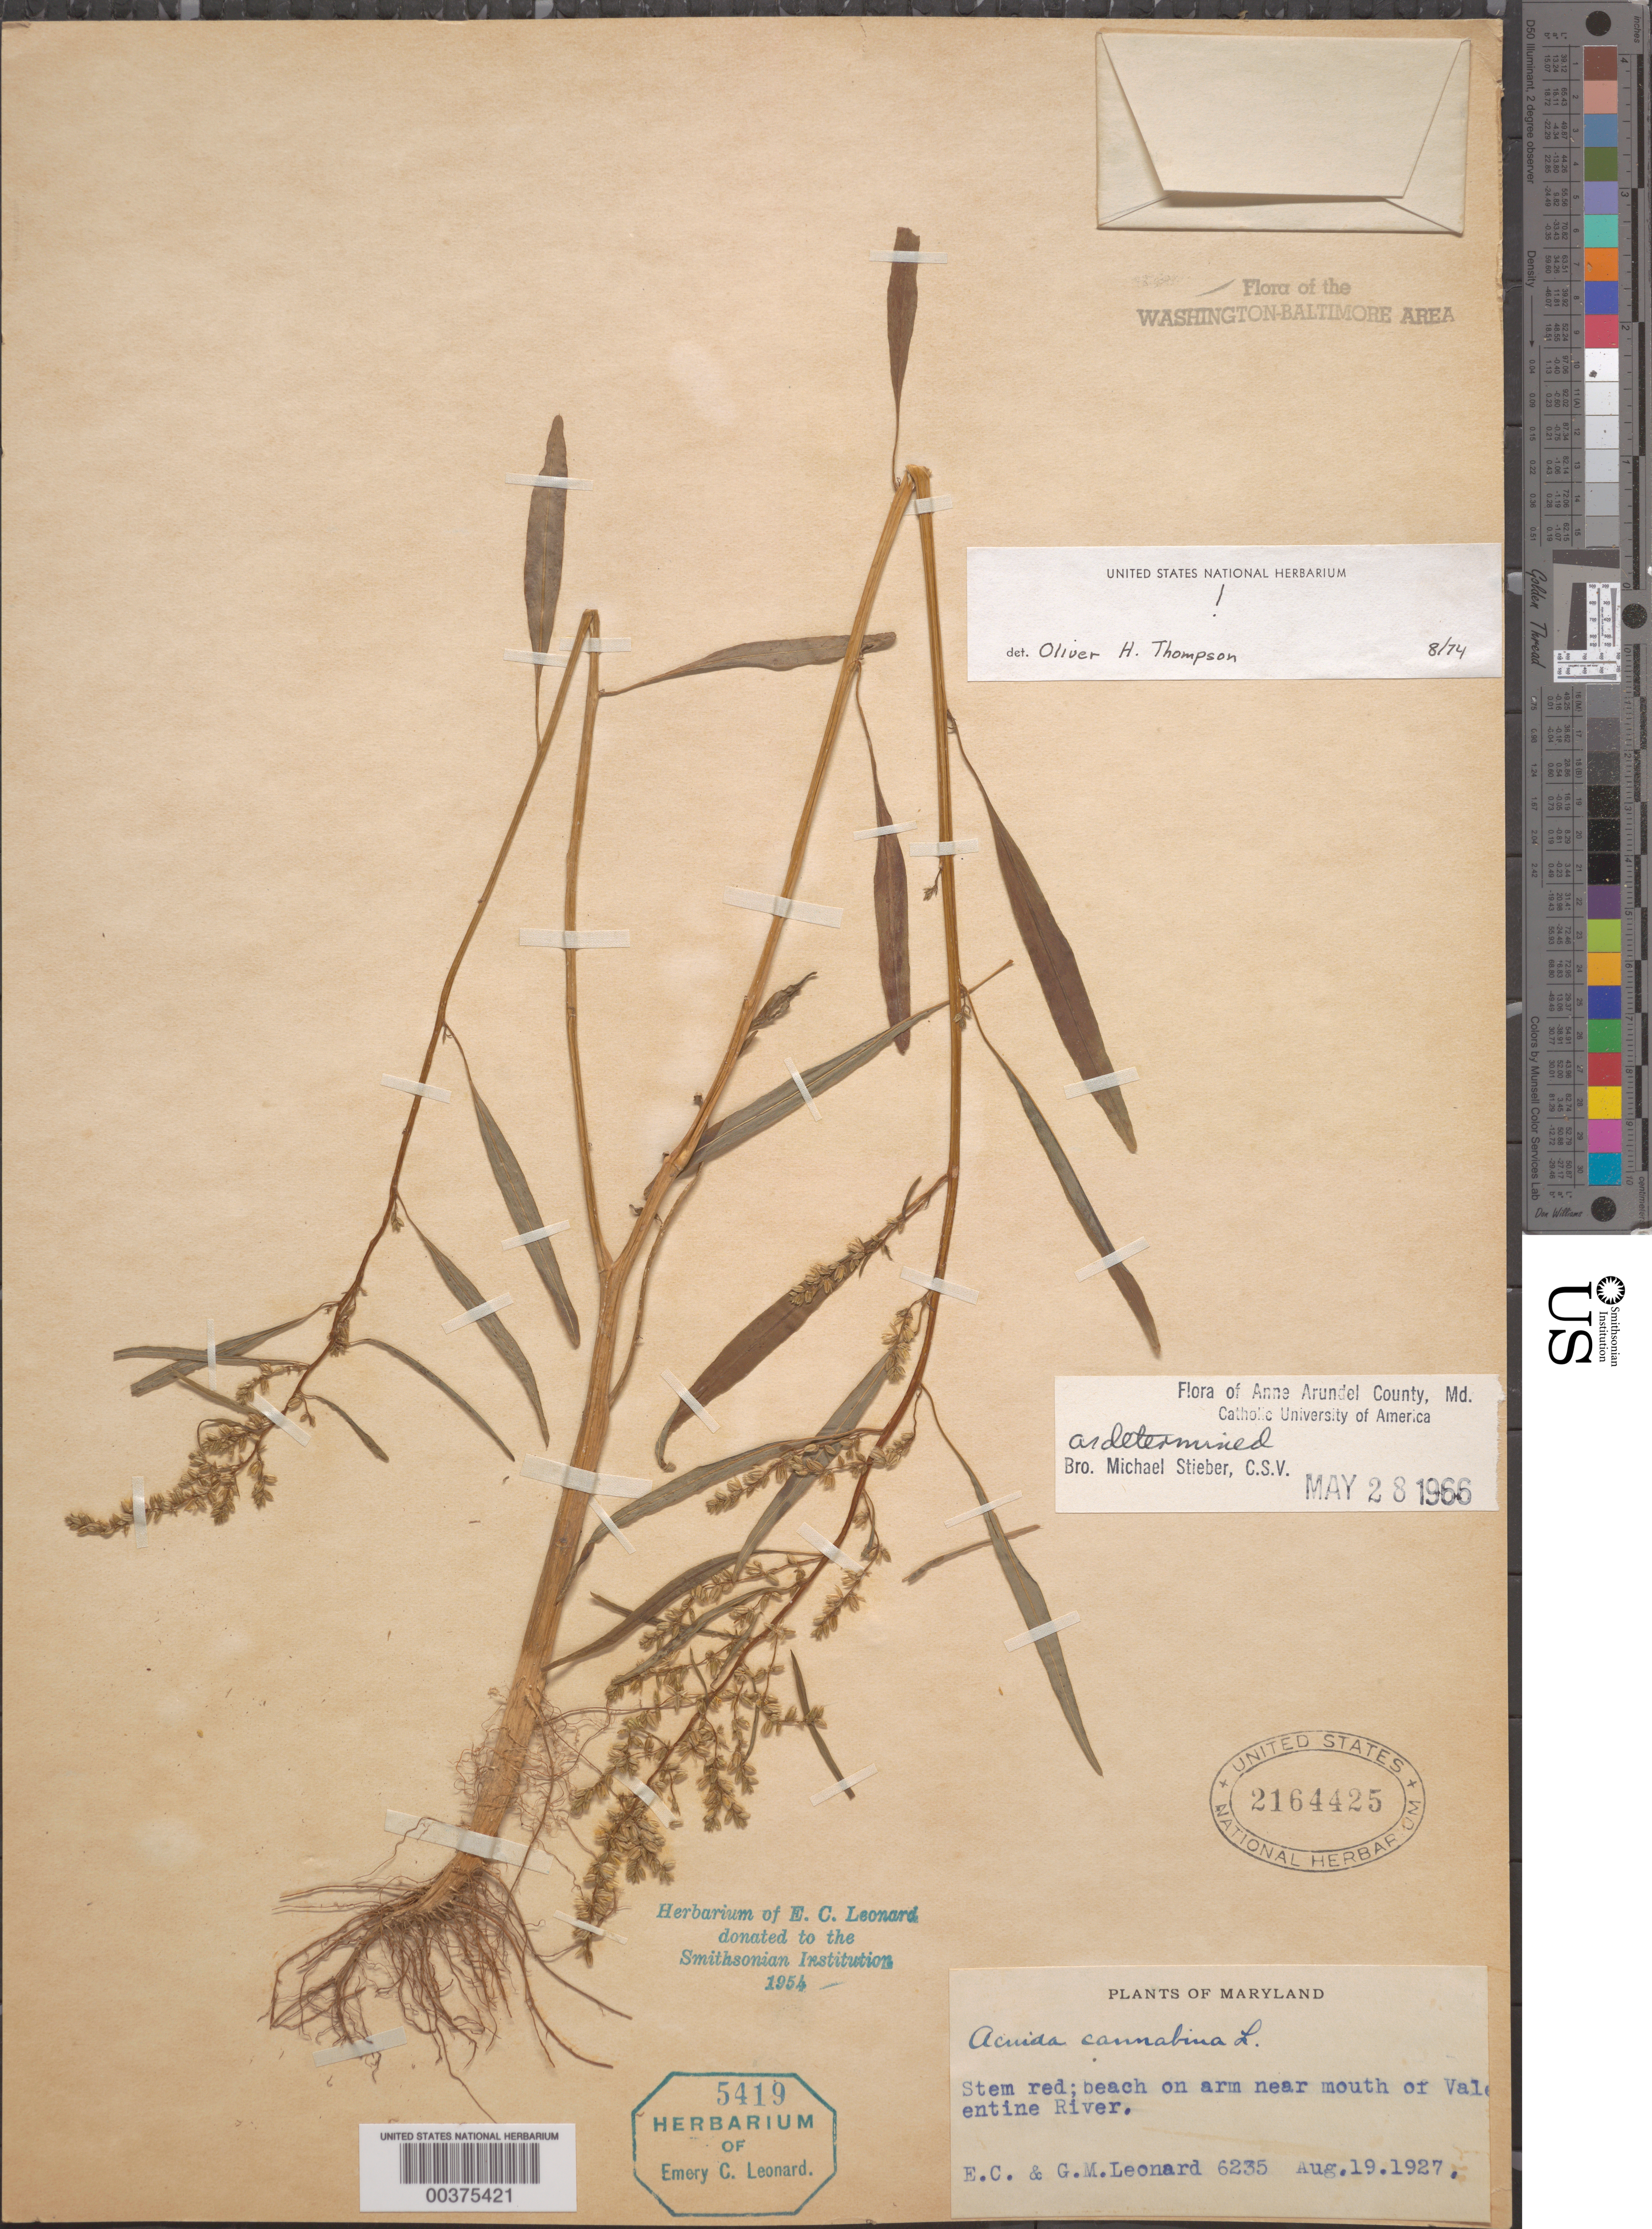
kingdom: Plantae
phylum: Tracheophyta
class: Magnoliopsida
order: Caryophyllales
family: Amaranthaceae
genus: Amaranthus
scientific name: Amaranthus cannabinus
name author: (L.) E.G. F. Sauer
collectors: E. C. Leonard & G. M. Leonard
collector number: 6235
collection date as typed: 19 Aug 1927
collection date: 1927-08-19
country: United States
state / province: Maryland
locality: Mouth of Valentine River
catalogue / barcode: US 2164425